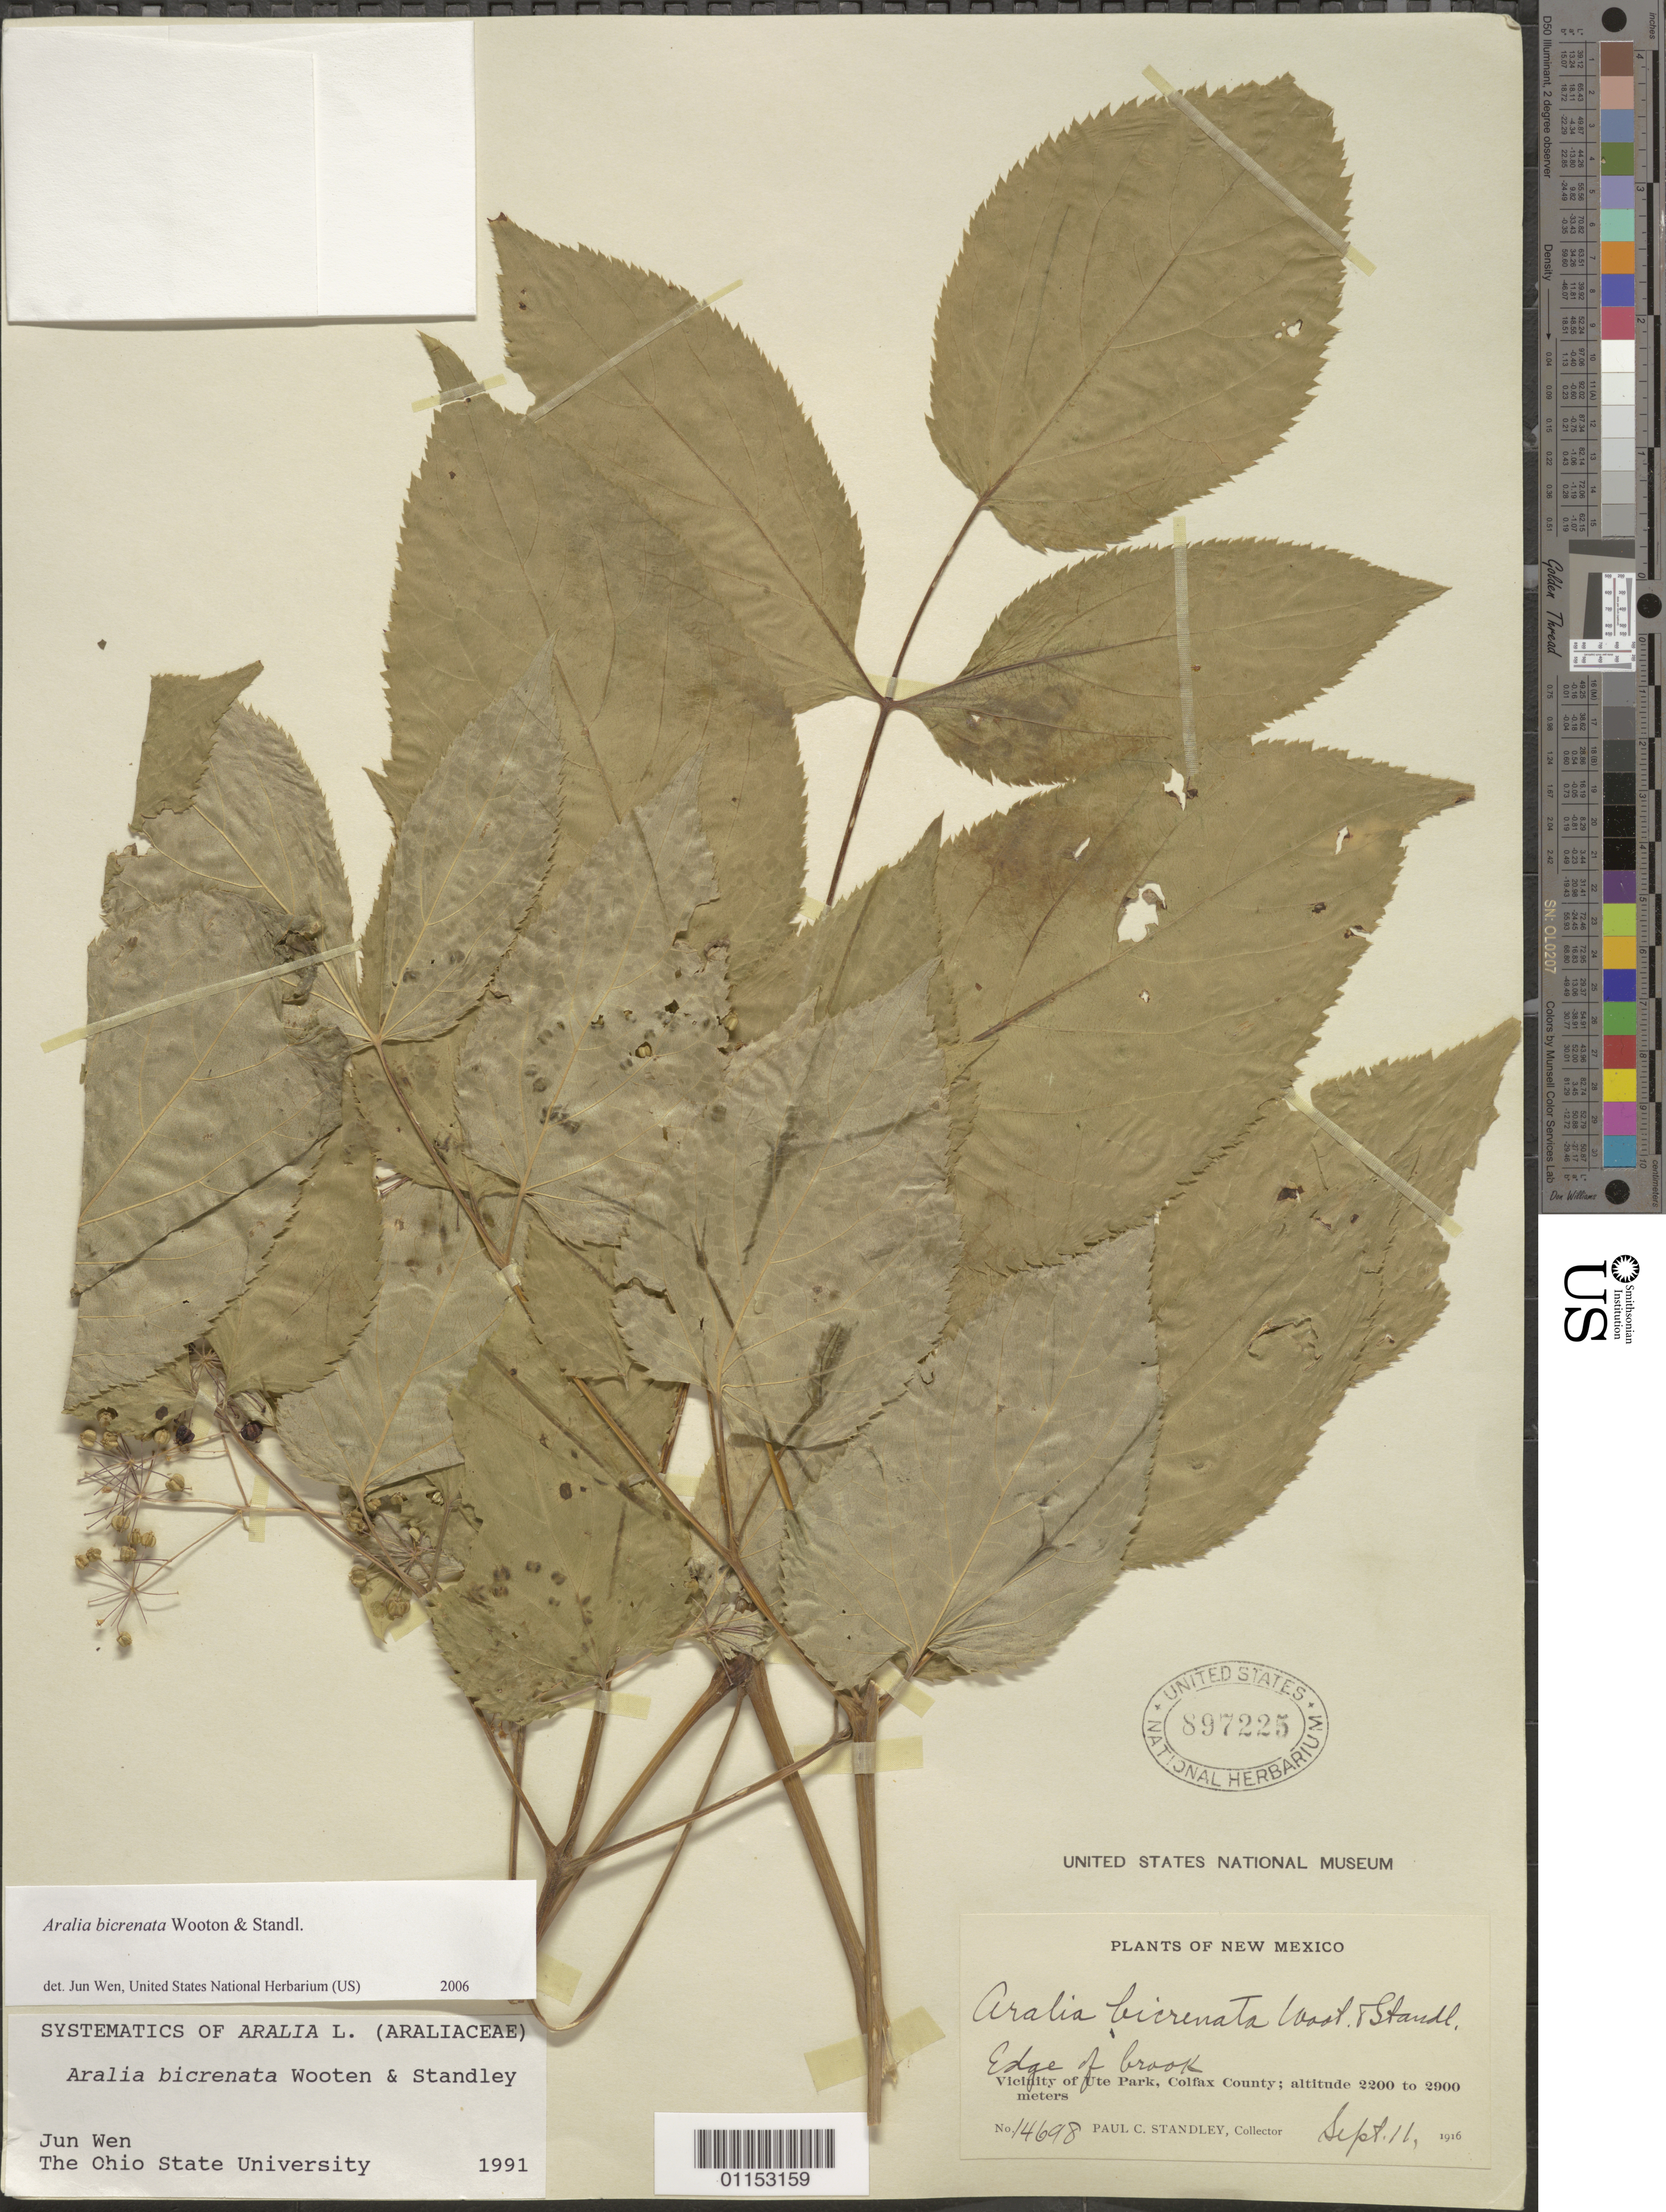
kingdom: Plantae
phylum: Tracheophyta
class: Magnoliopsida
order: Apiales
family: Araliaceae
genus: Aralia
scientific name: Aralia bicrenata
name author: Wooton & Standl.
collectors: P. C. Standley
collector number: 14698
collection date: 1916-09-11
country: United States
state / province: New Mexico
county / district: Colfax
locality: Vicinity of Ute Park.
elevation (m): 2200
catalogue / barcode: US 897225